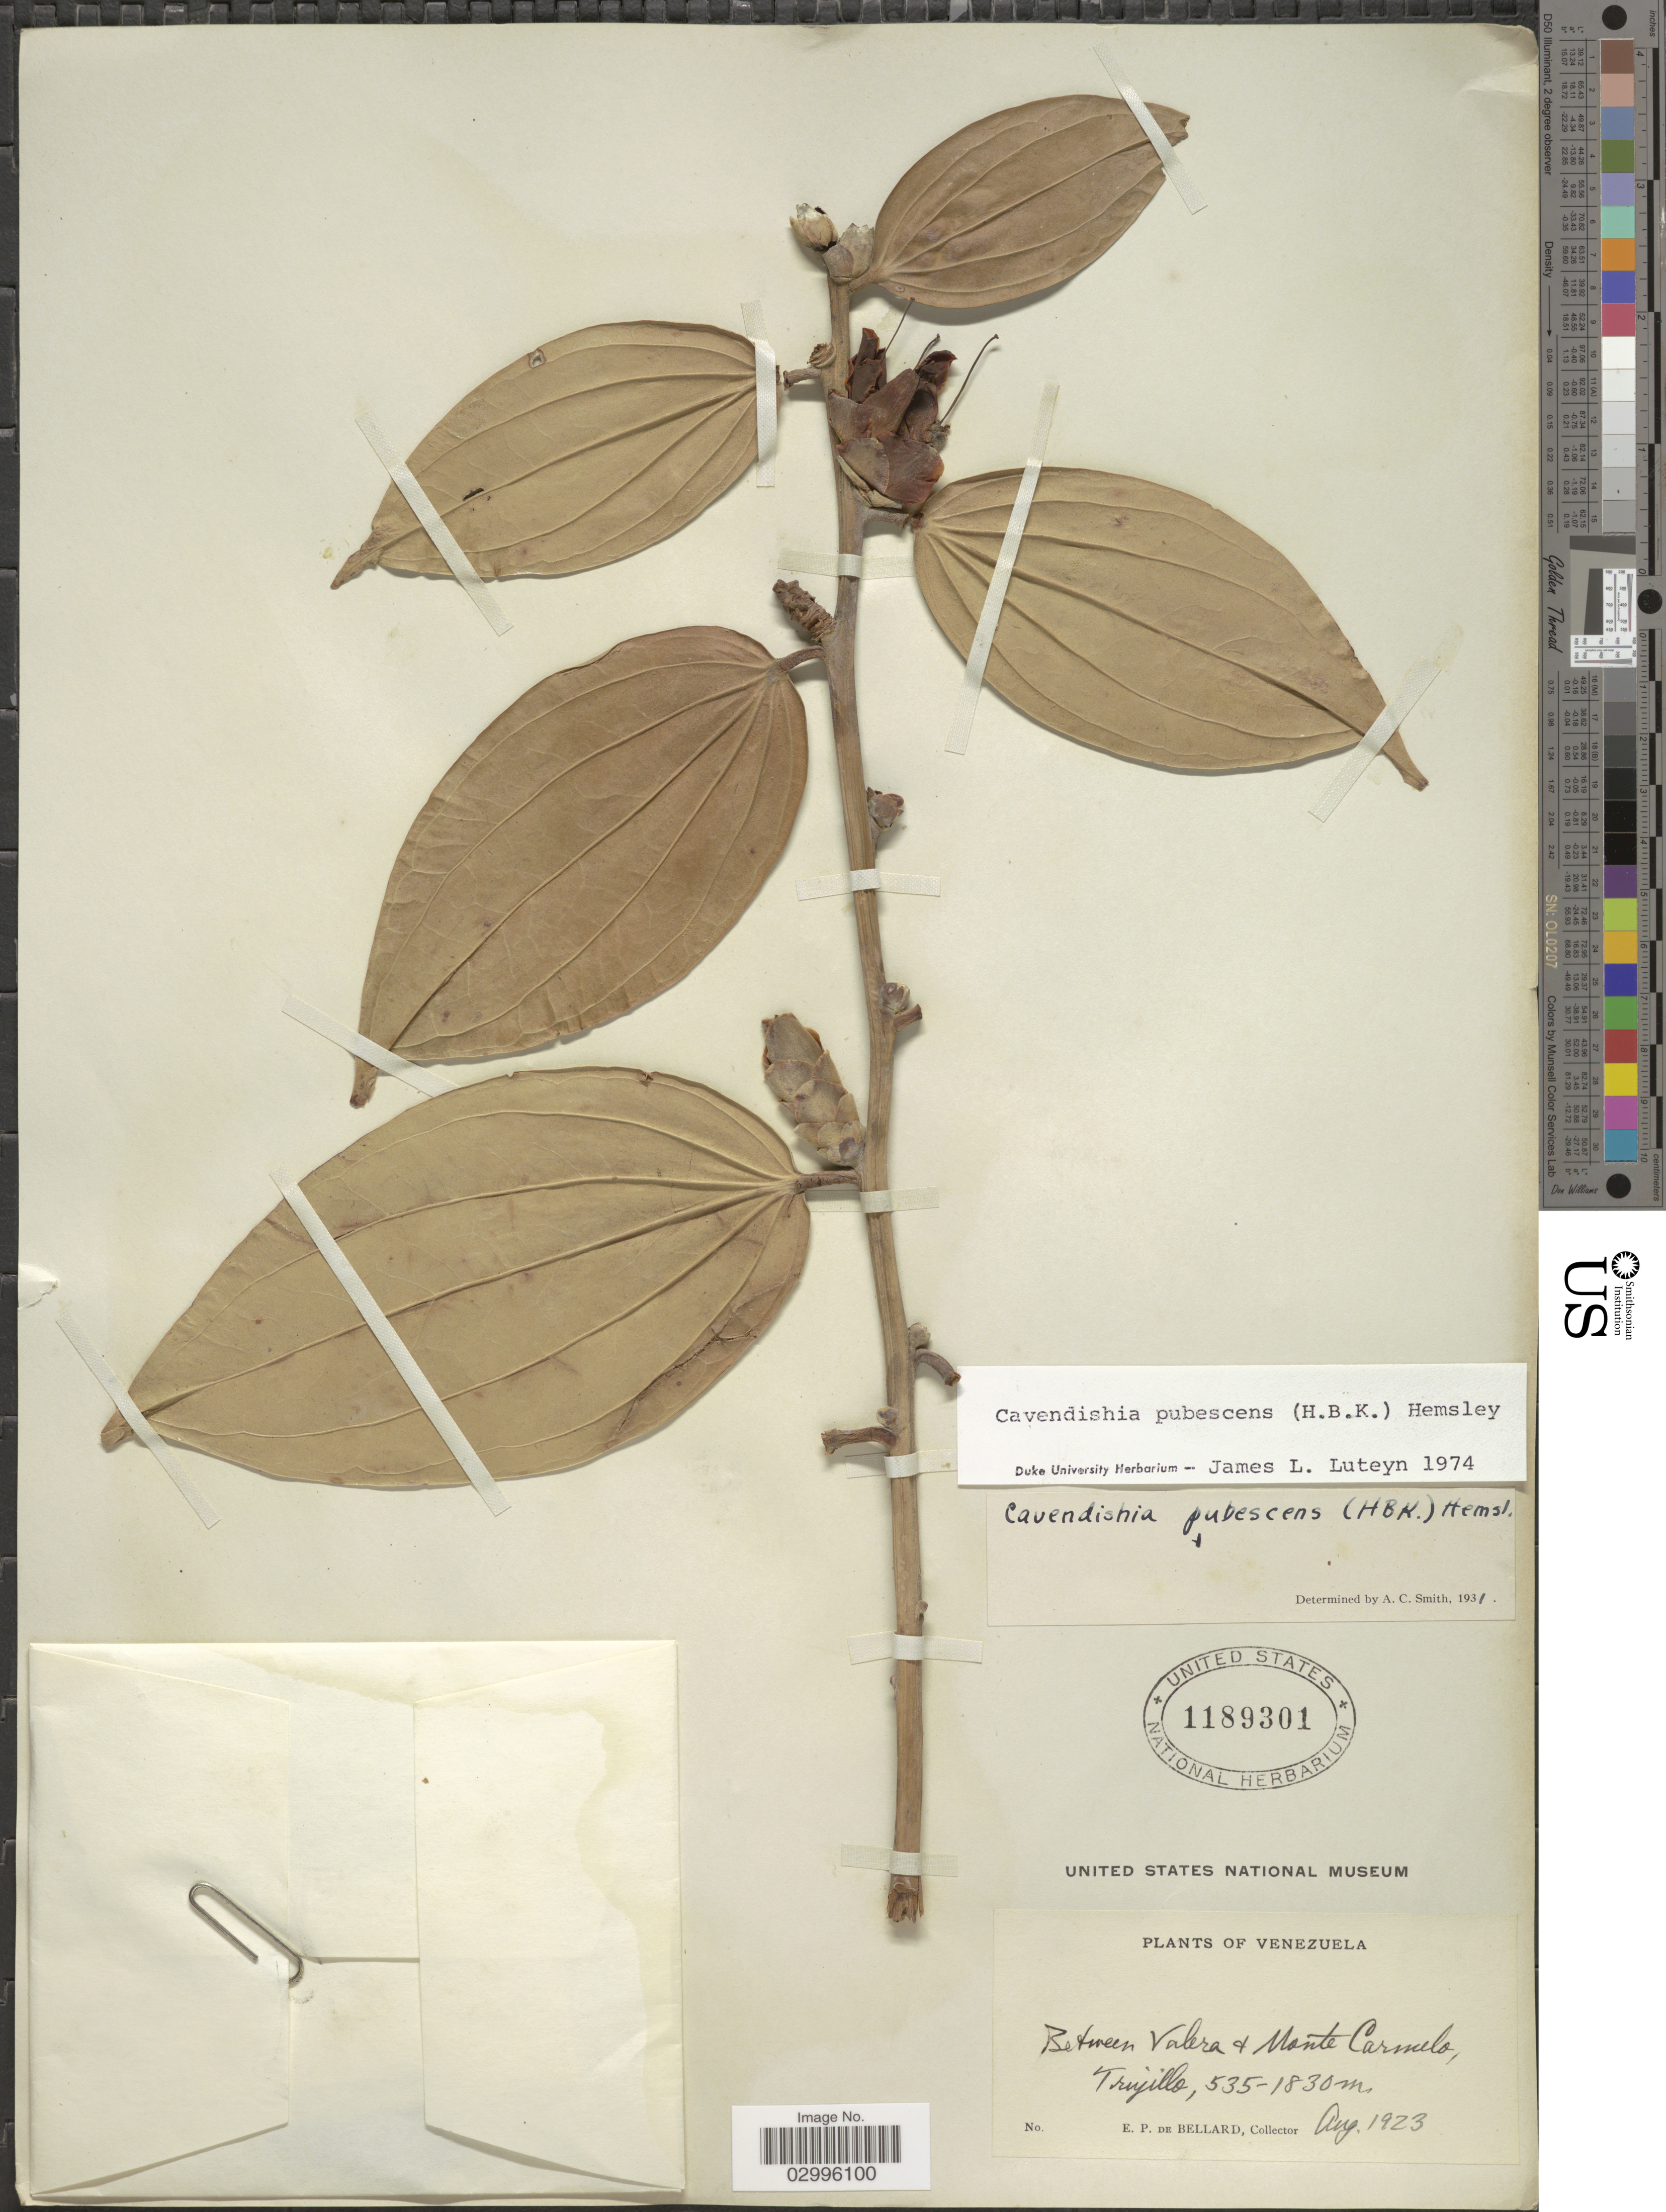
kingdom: Plantae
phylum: Tracheophyta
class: Magnoliopsida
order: Ericales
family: Ericaceae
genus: Cavendishia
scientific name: Cavendishia pubescens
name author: (Kunth) Hemsl.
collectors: E. de Bellard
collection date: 1923-08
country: Venezuela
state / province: Trujillo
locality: Between Valera & Monte Carmelo.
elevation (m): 535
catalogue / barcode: US 1189301